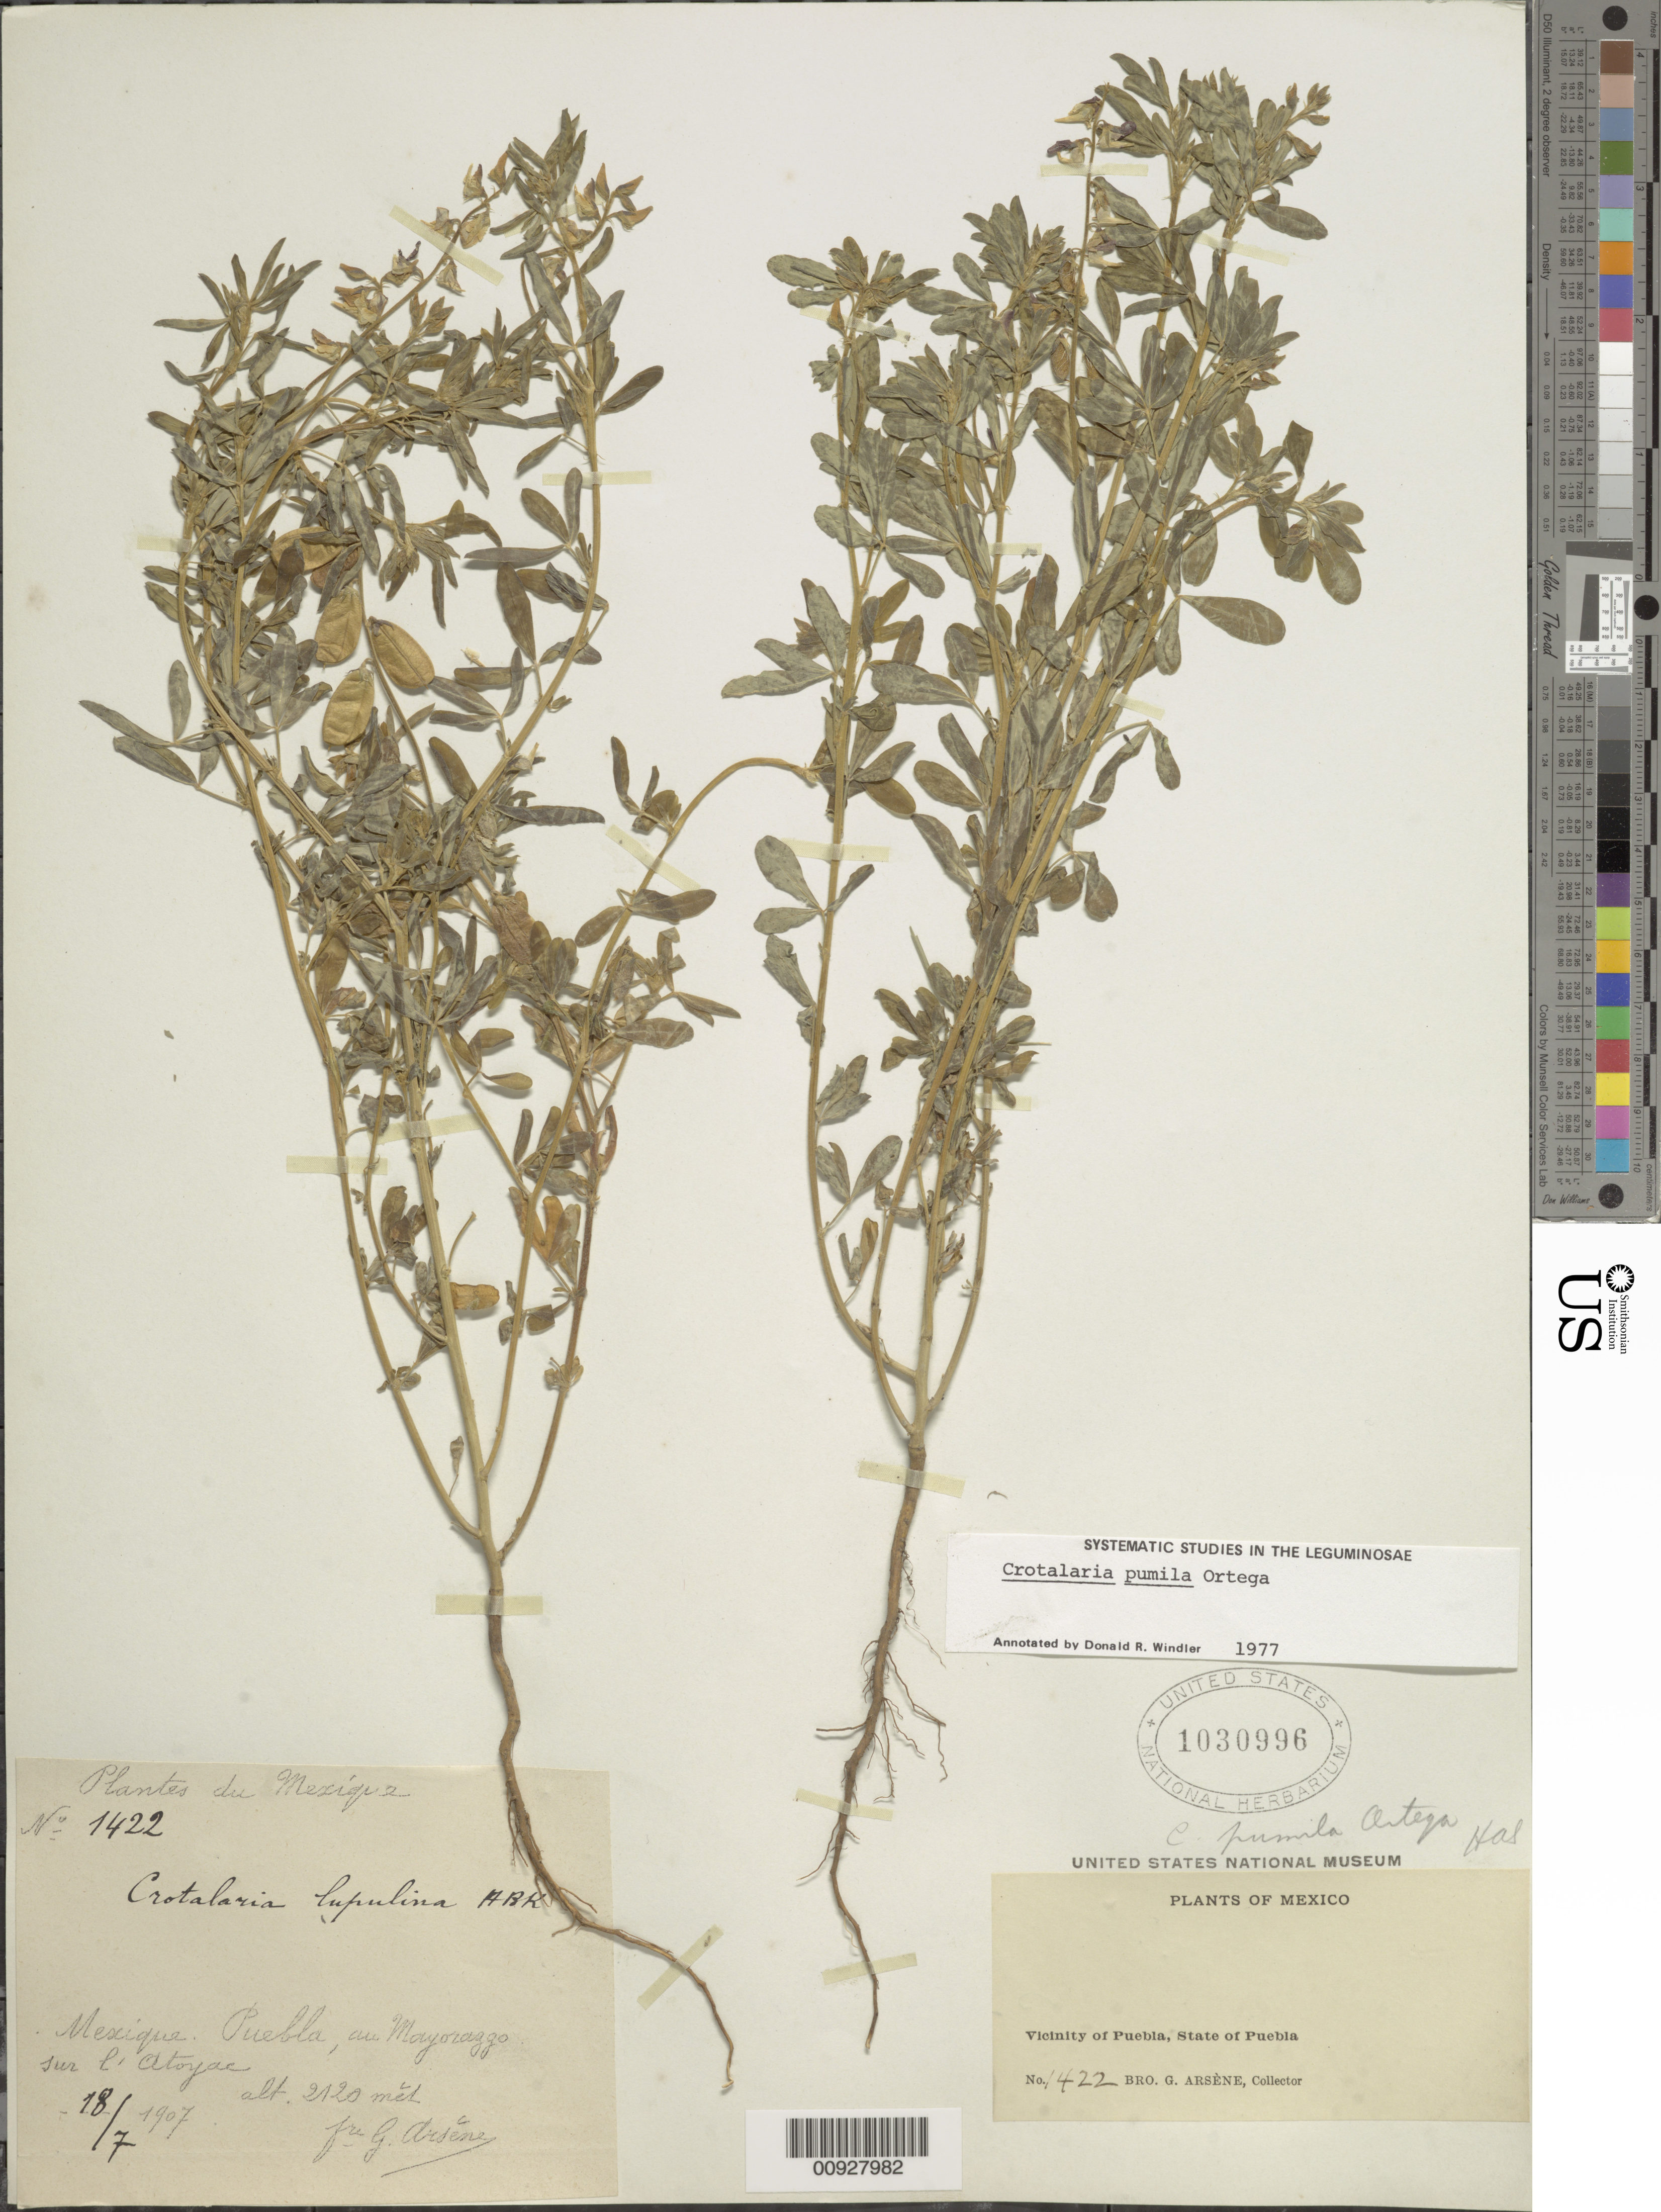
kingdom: Plantae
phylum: Tracheophyta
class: Magnoliopsida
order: Fabales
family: Fabaceae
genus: Crotalaria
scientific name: Crotalaria pumila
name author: Ortega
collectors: Bro. G. Arsène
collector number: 1422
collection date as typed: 18 Jul 1907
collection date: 1907-07-18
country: Mexico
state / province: Puebla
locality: Puebla, au Mayorazgo sur l'Atoyac.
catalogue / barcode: US 1030996